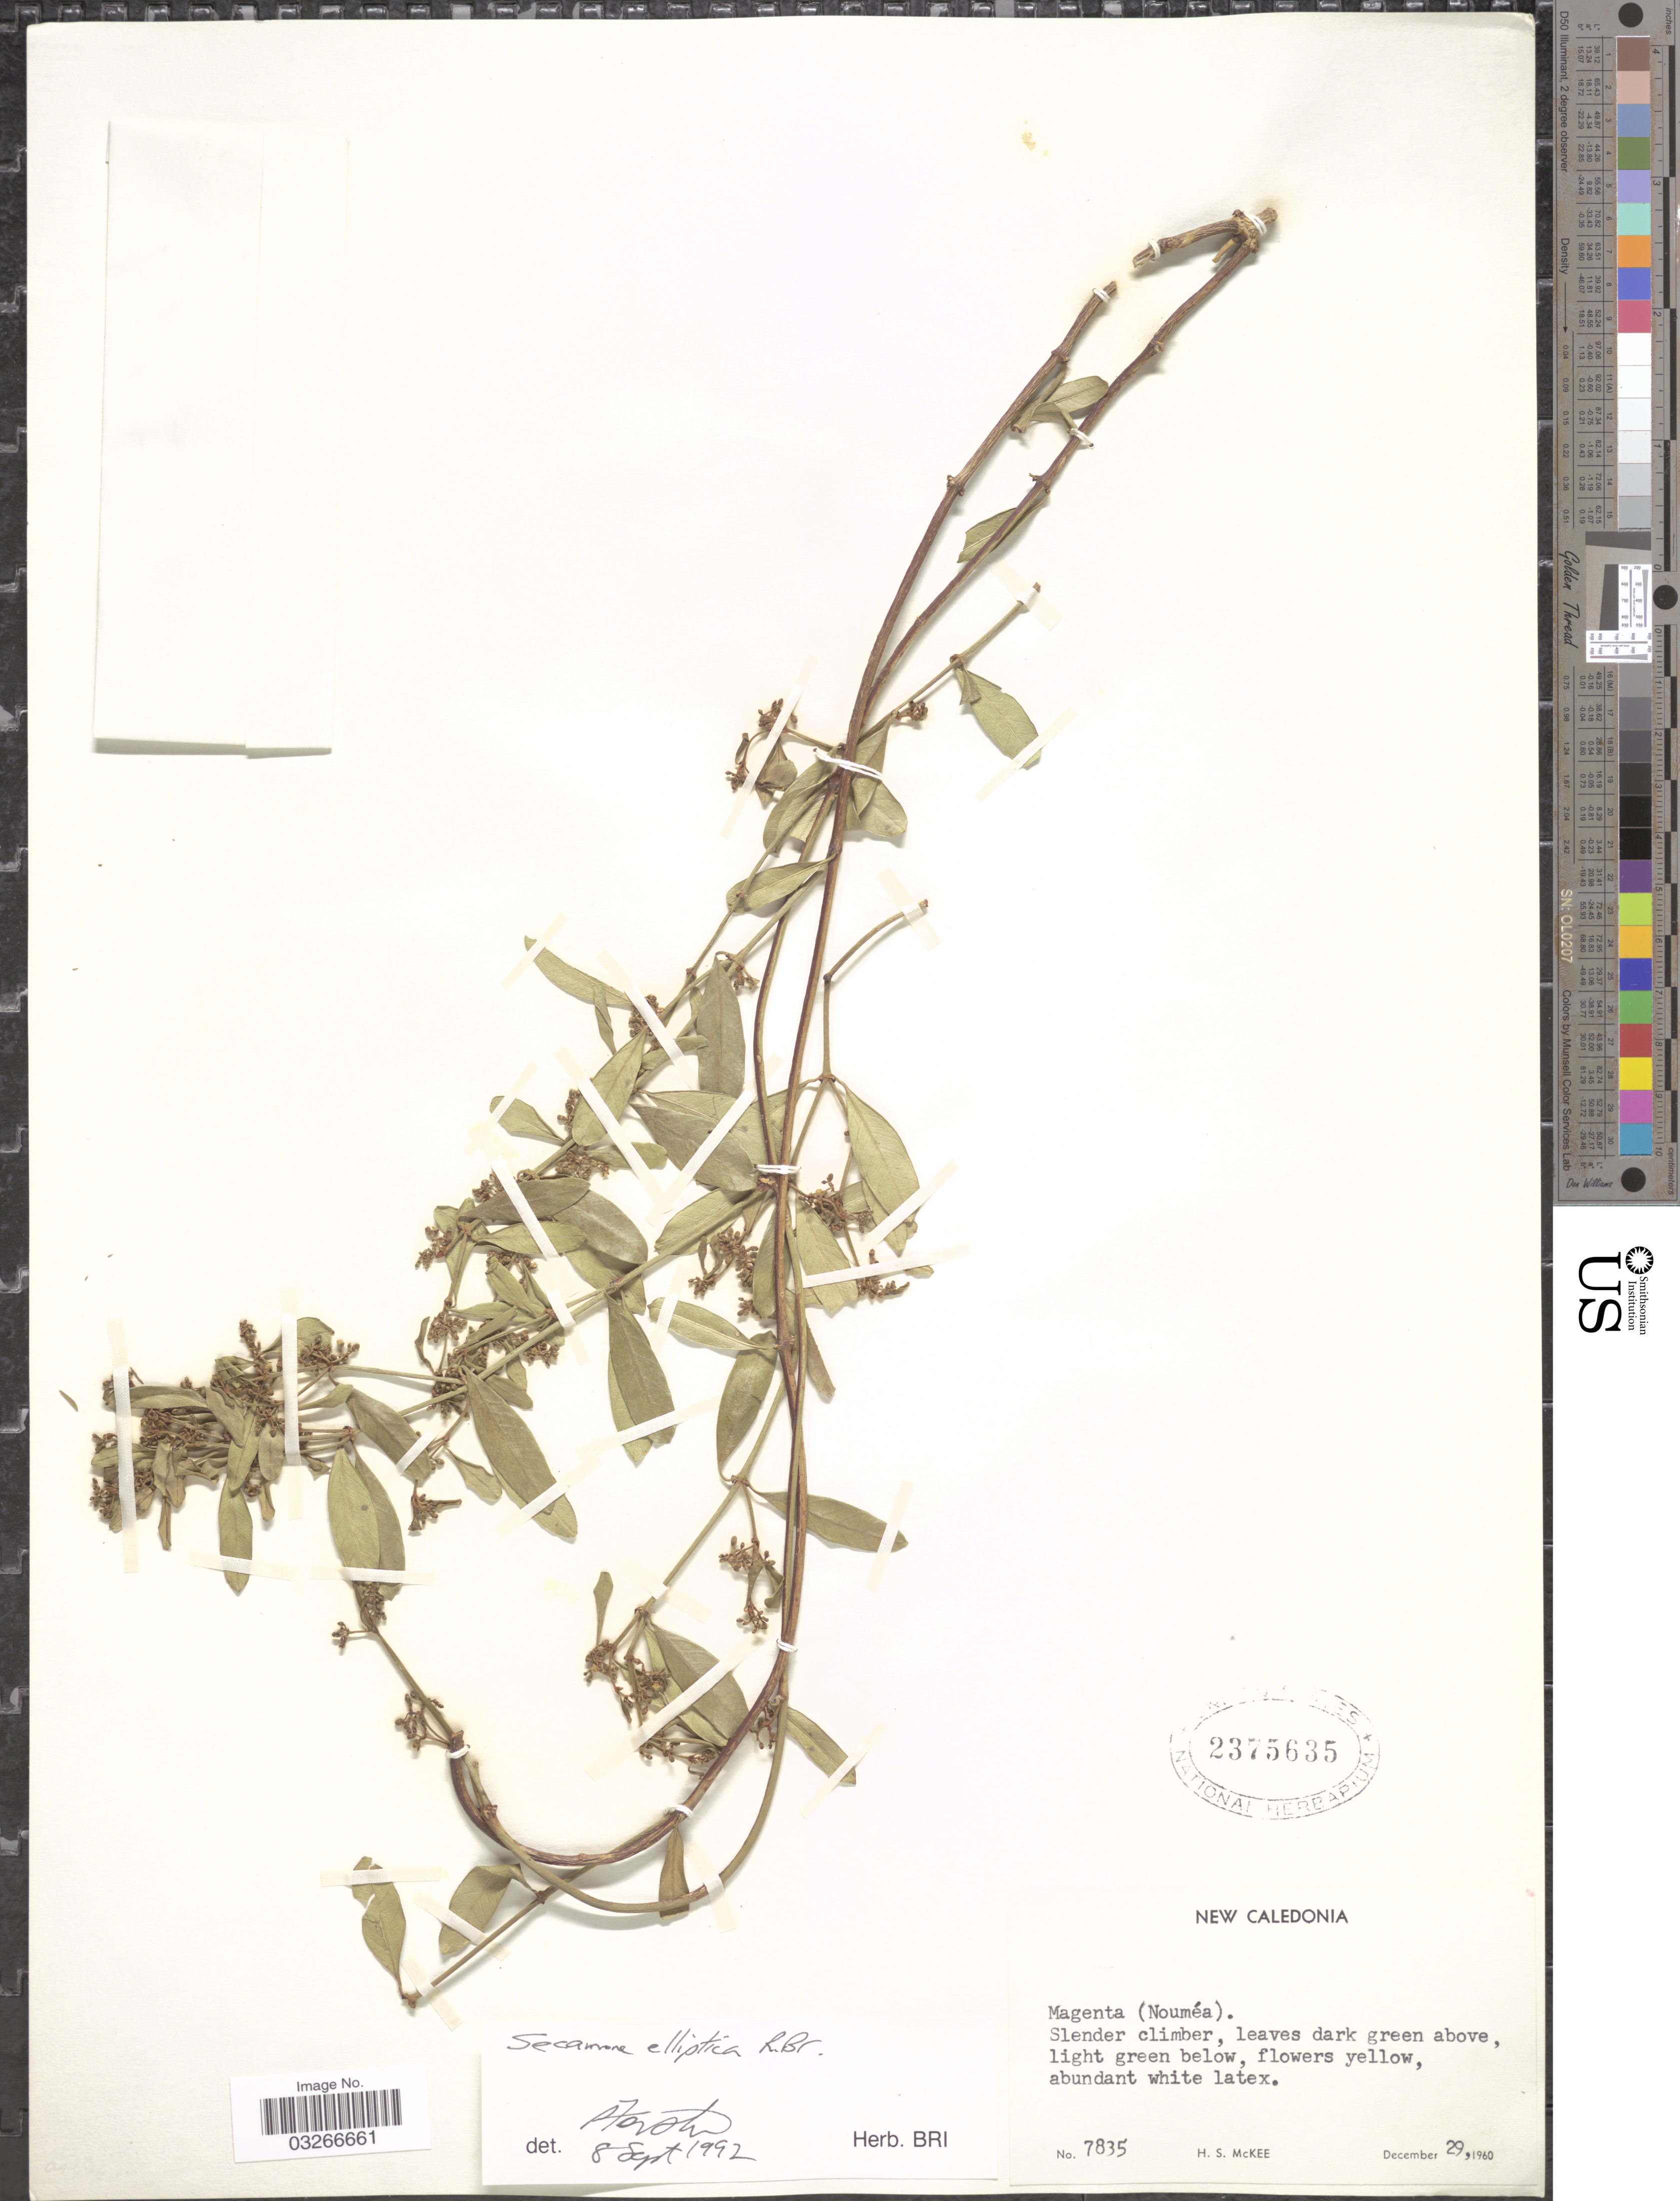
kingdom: Plantae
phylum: Tracheophyta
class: Magnoliopsida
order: Gentianales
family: Apocynaceae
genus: Secamone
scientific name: Secamone elliptica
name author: R. Br.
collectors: H. S. McKee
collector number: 7835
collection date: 1960-12-29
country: New Caledonia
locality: Magenta (Nouméa).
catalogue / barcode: US 2375635